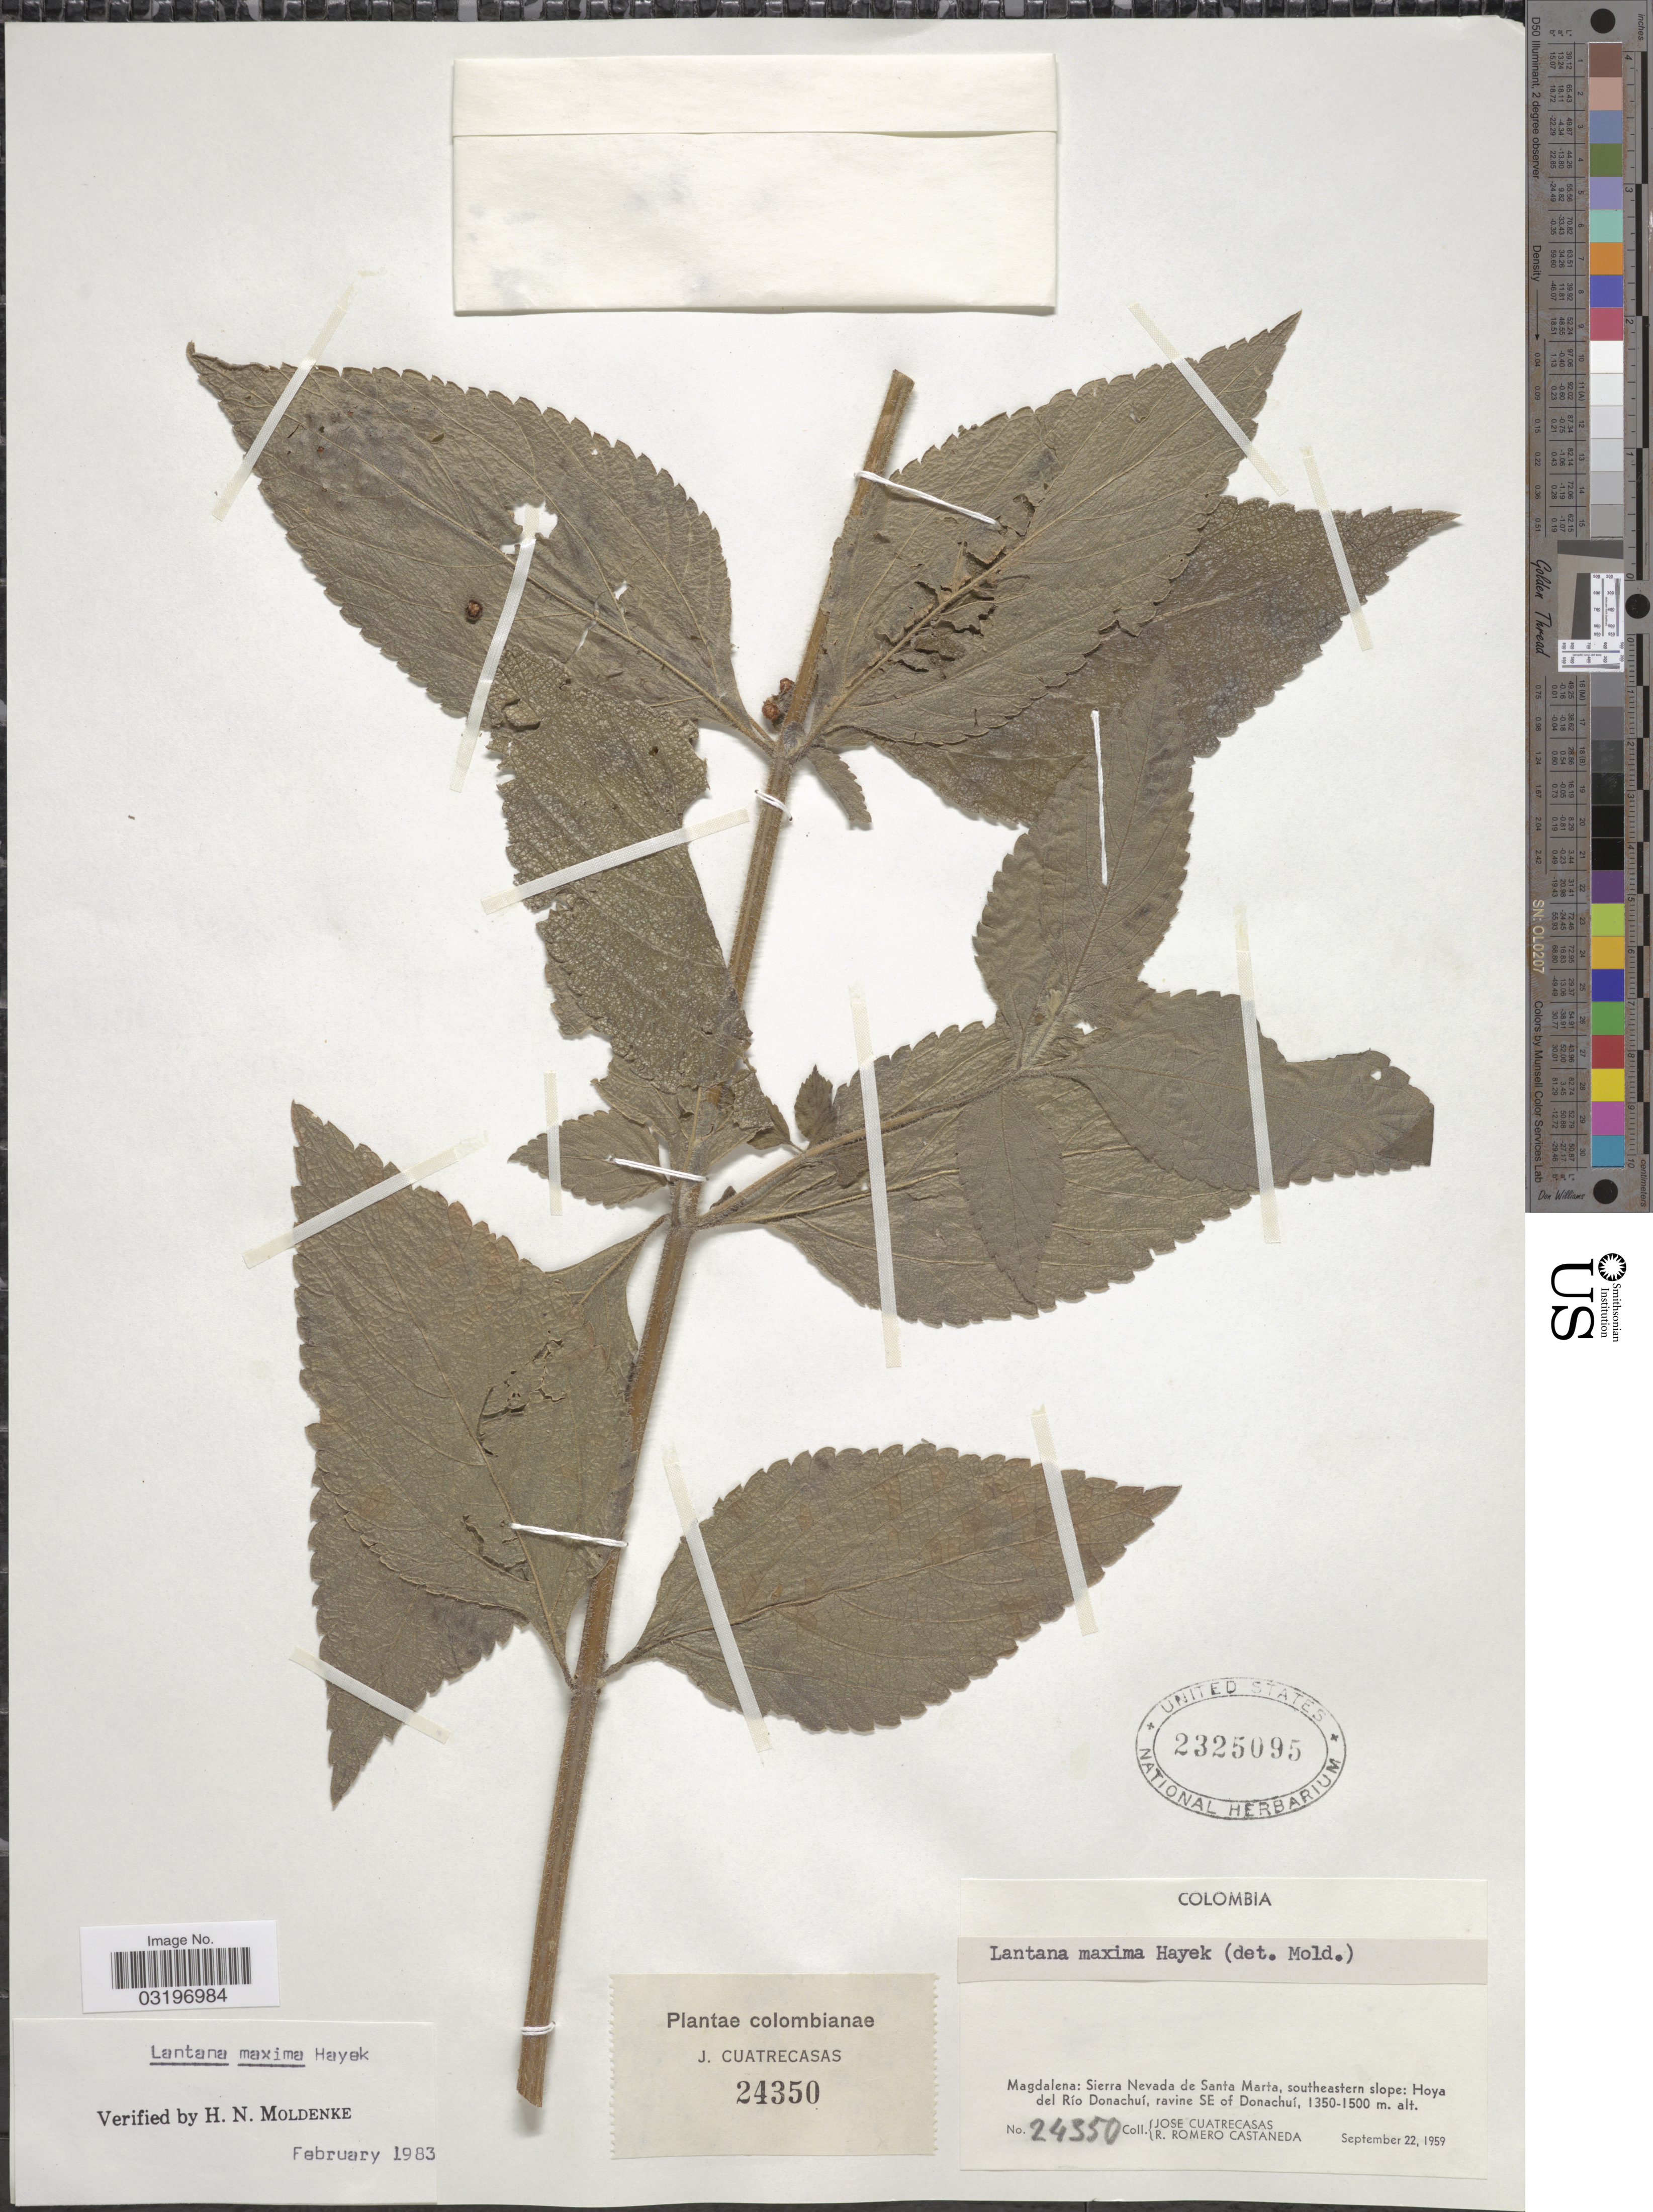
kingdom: Plantae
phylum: Tracheophyta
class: Magnoliopsida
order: Lamiales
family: Verbenaceae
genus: Lantana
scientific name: Lantana maxima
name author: Hayek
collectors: J. Cuatrecasas & R. Romero Castañeda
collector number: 24350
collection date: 1959-09-22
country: Colombia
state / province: Magdalena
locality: Sierra Nevada de Santa Marta, southeastern slope: Hoya del Río Donachuí, ravine SE of Donachuí.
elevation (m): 1350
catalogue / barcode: US 2325095